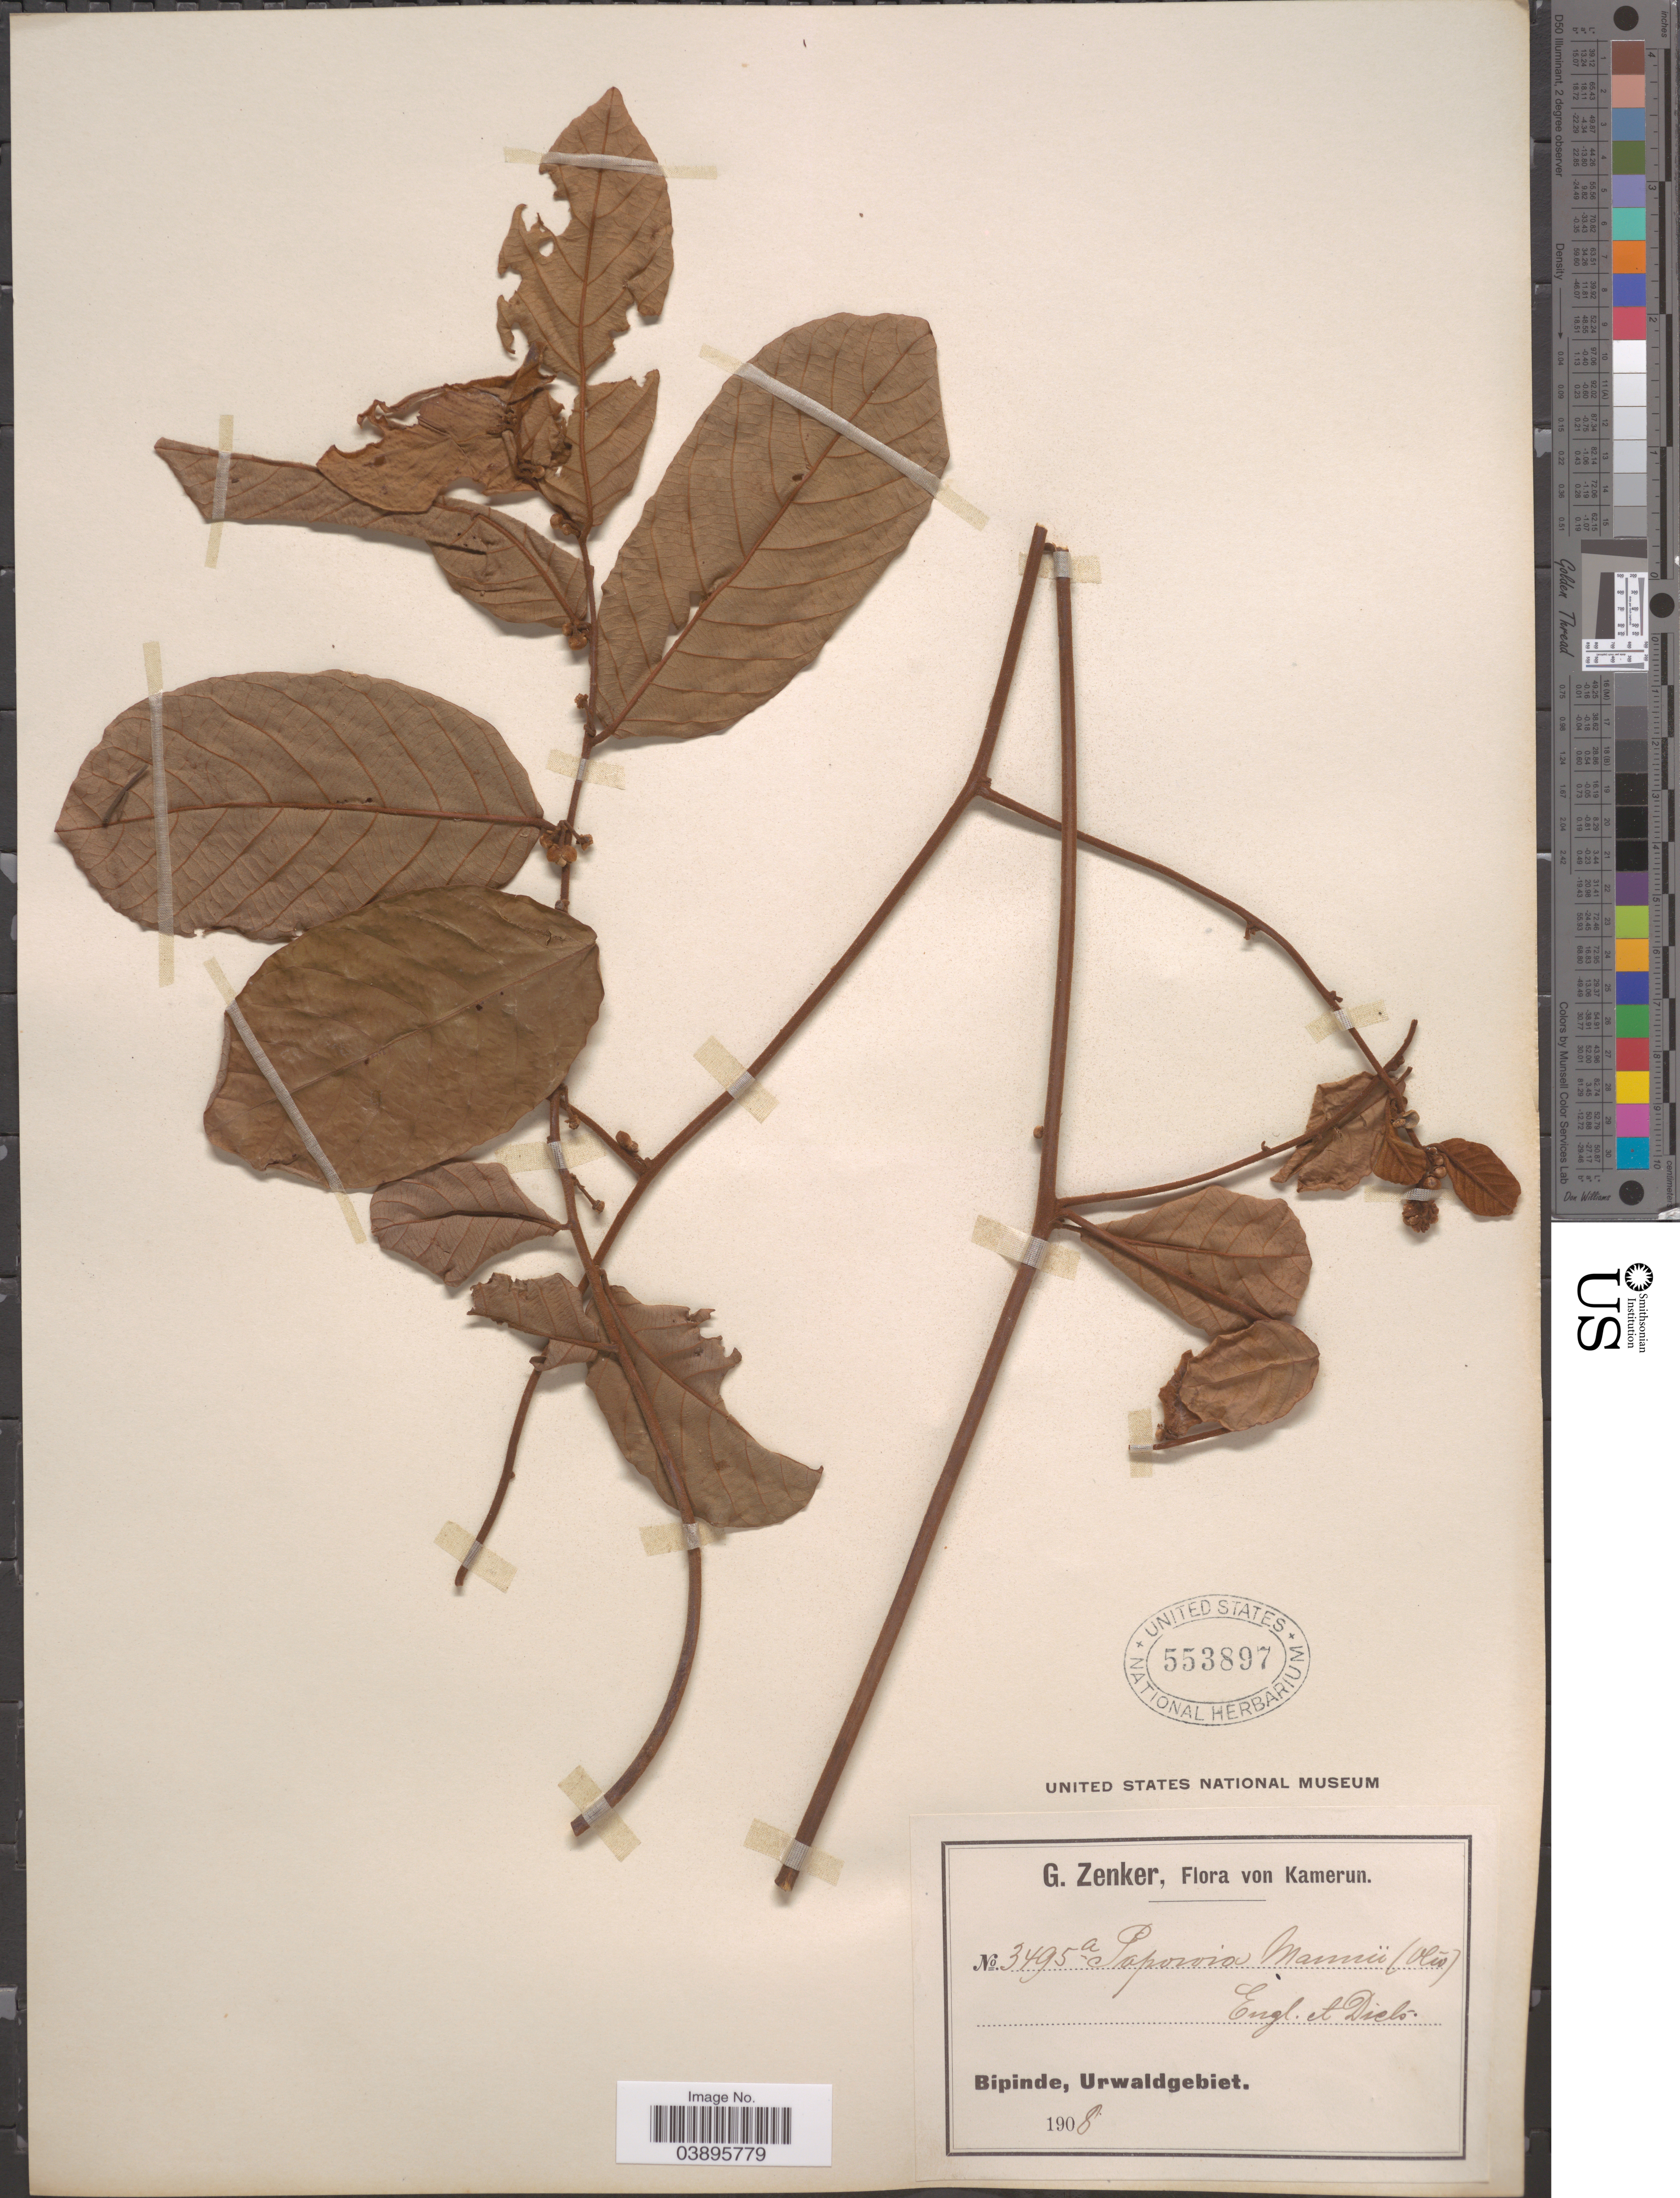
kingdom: Plantae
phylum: Tracheophyta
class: Magnoliopsida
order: Magnoliales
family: Annonaceae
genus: Popowia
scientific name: Popowia mannii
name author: Baill.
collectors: G. A. Zenker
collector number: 3495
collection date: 1908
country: Cameroon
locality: Kamerun. Bipinde, Urwaldgebiet.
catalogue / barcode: US 553897